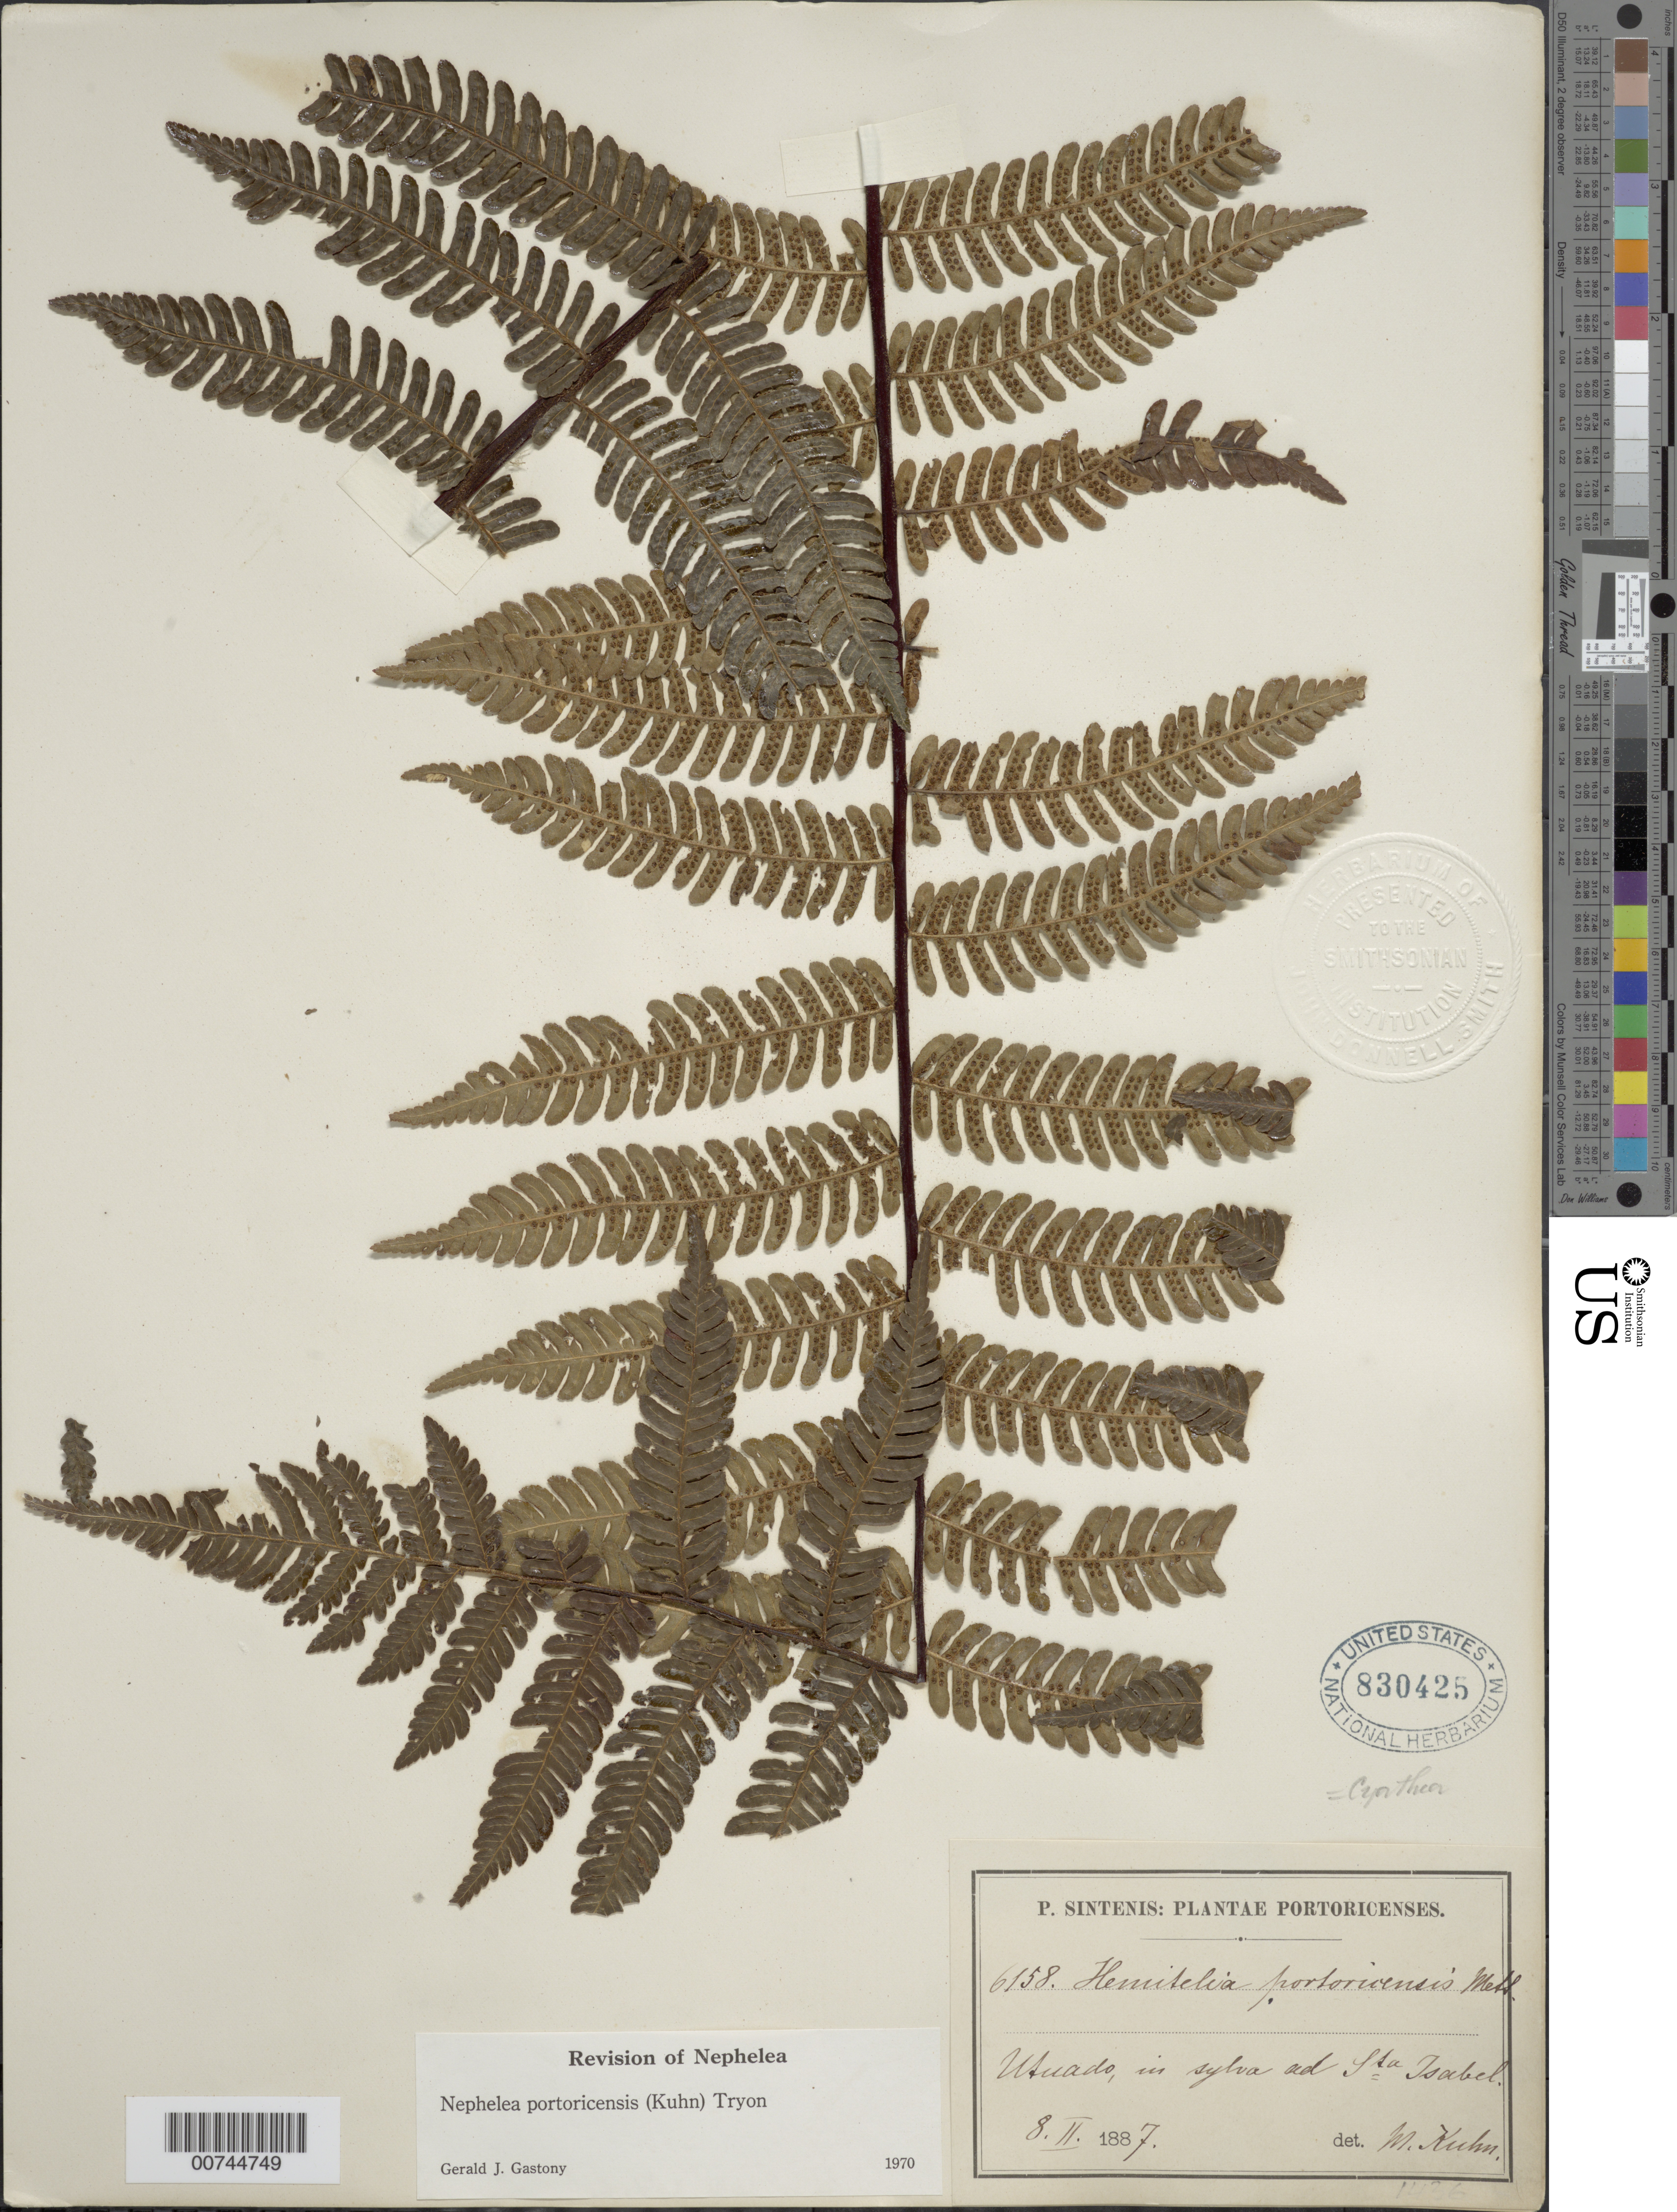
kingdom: Plantae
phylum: Tracheophyta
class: Polypodiopsida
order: Cyatheales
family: Cyatheaceae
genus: Alsophila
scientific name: Alsophila portoricensis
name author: (Spreng. ex Kuhn) D.S. Conant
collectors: P. Sintenis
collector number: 6158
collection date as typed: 08 Feb 1887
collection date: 1887-02-08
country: Puerto Rico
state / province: Utuado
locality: Utuado, in sylva ad Sta. Isabel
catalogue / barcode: US 830425